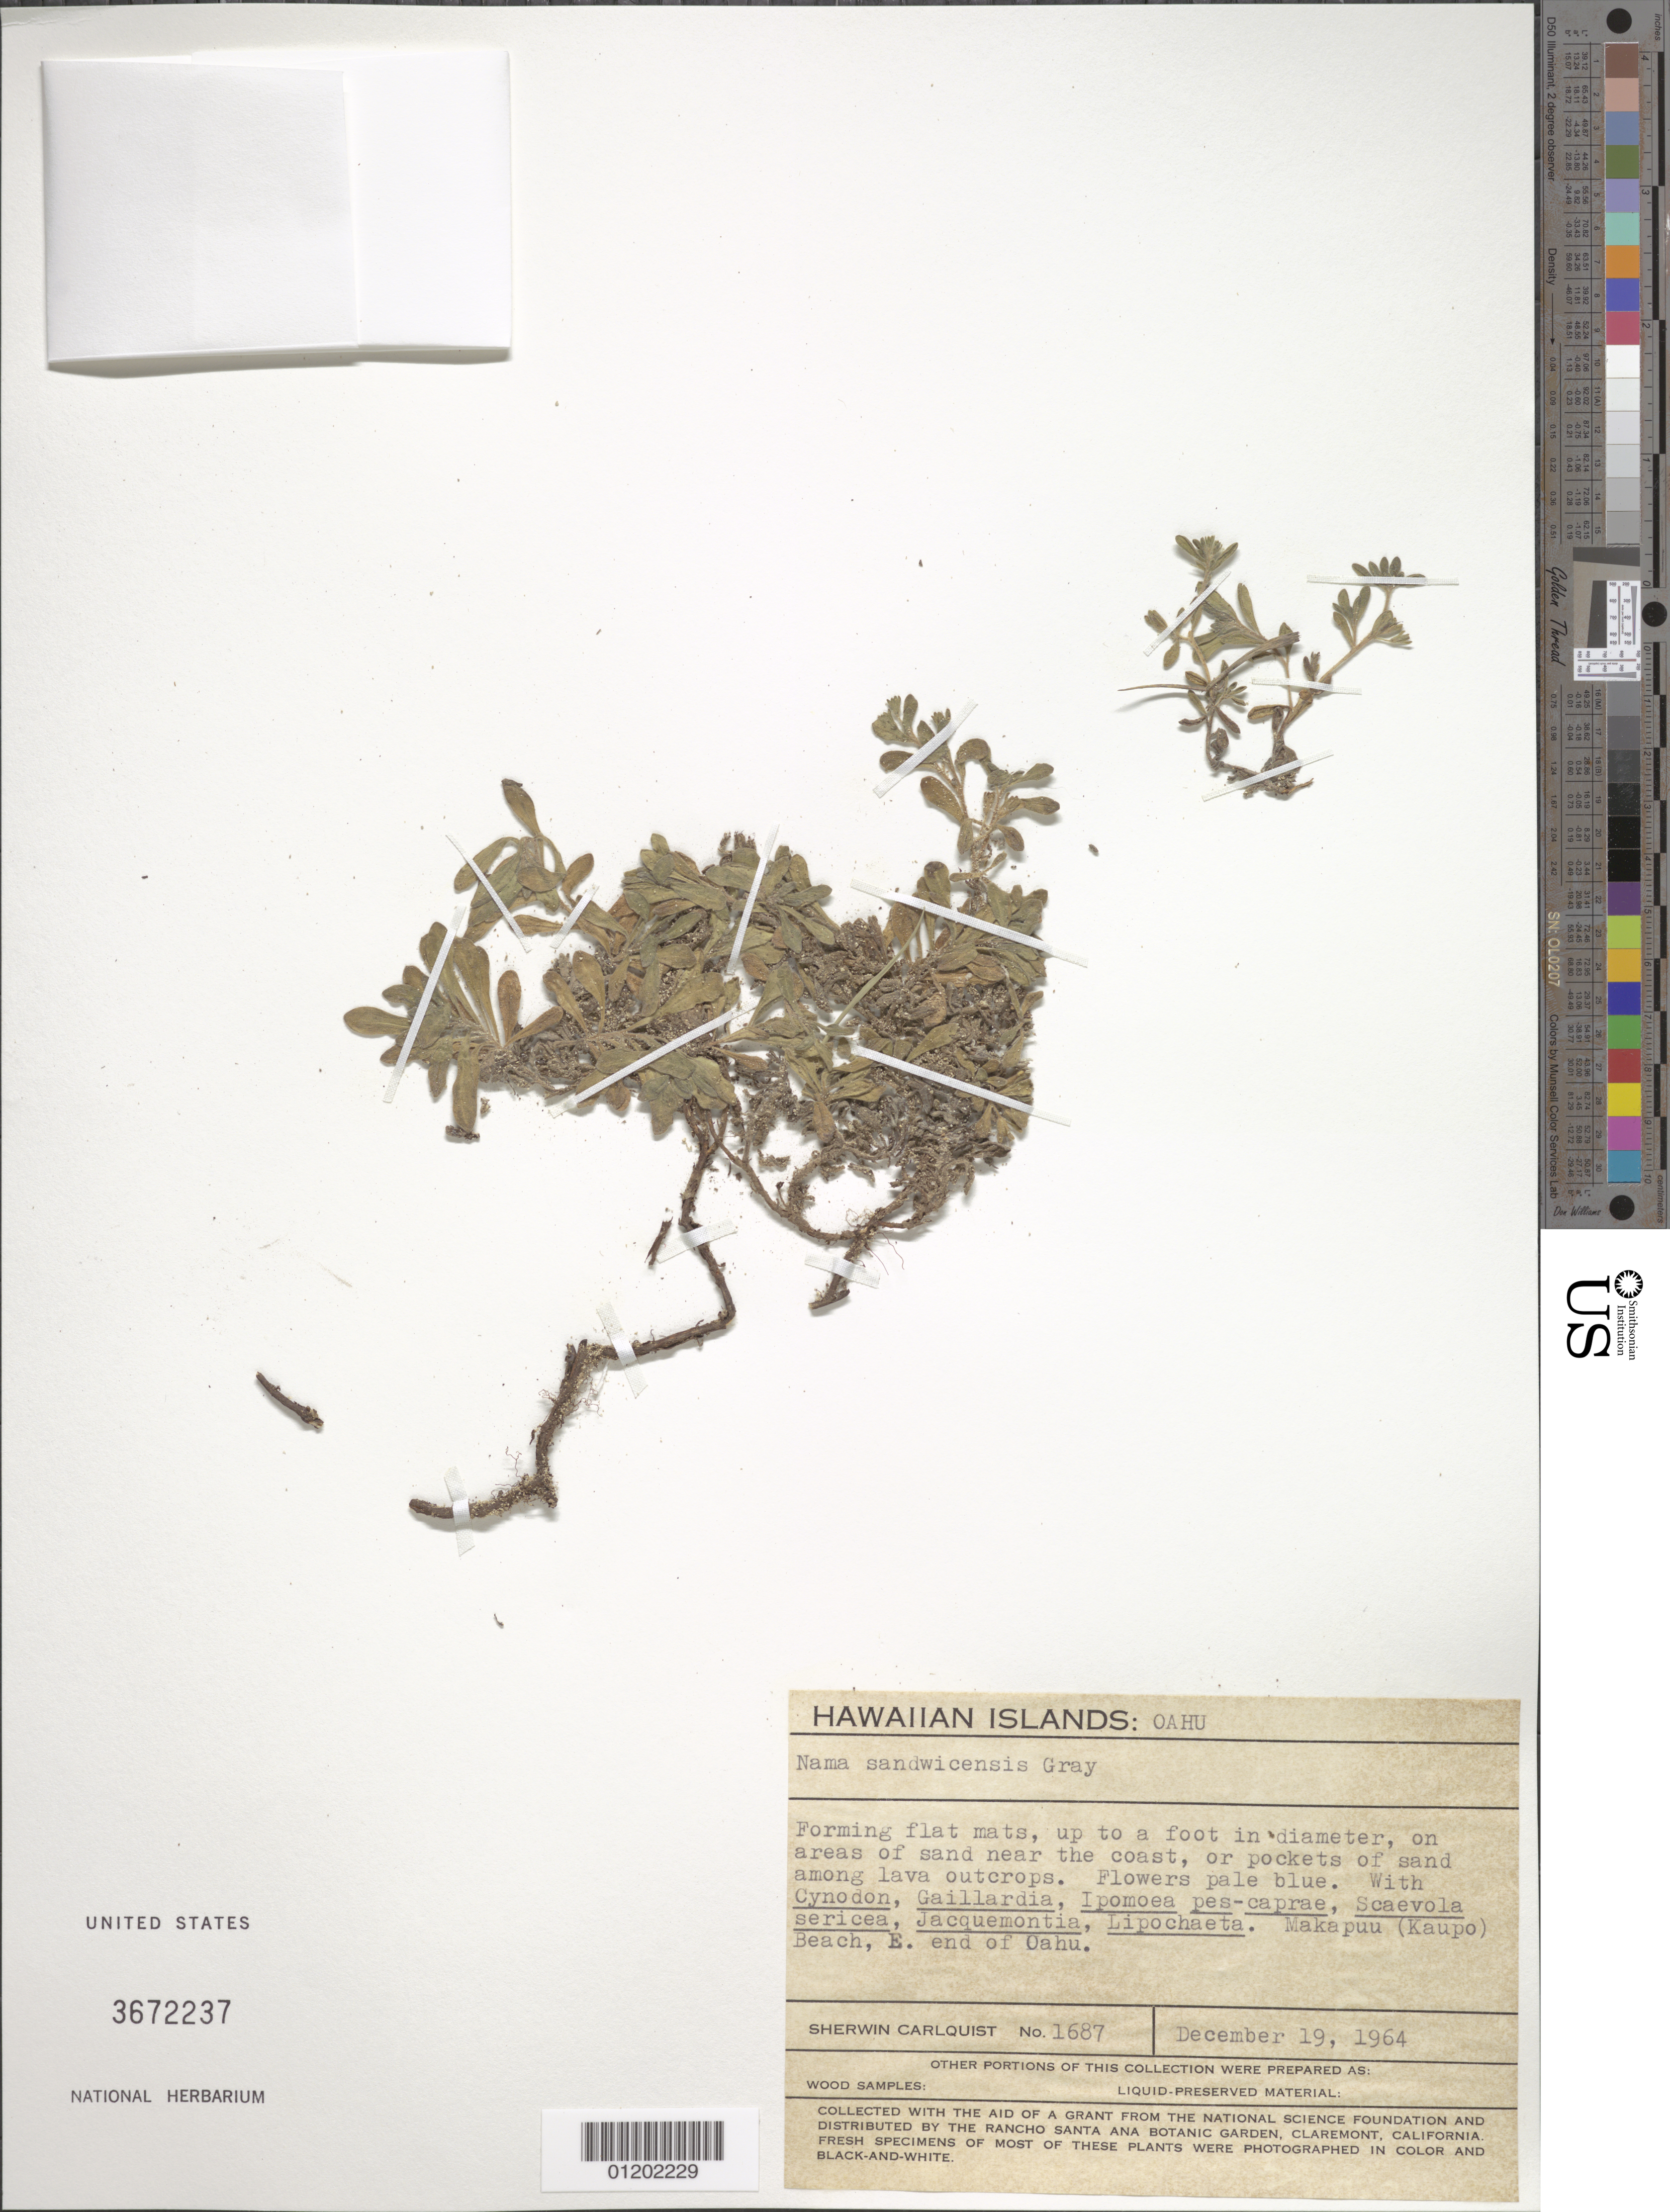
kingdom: Plantae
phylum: Tracheophyta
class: Magnoliopsida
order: Boraginales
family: Namaceae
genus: Nama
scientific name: Nama sandwicensis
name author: A. Gray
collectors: S. Carlquist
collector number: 1687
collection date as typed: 19 Dec 1964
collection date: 1964-12-19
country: United States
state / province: Hawaii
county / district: Honolulu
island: Oahu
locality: Makapuu (Kaupo) Beach, E end of Oahu.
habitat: Areas of sand near the coast or pockets of sand among lava outcrops.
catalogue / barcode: US 3672237